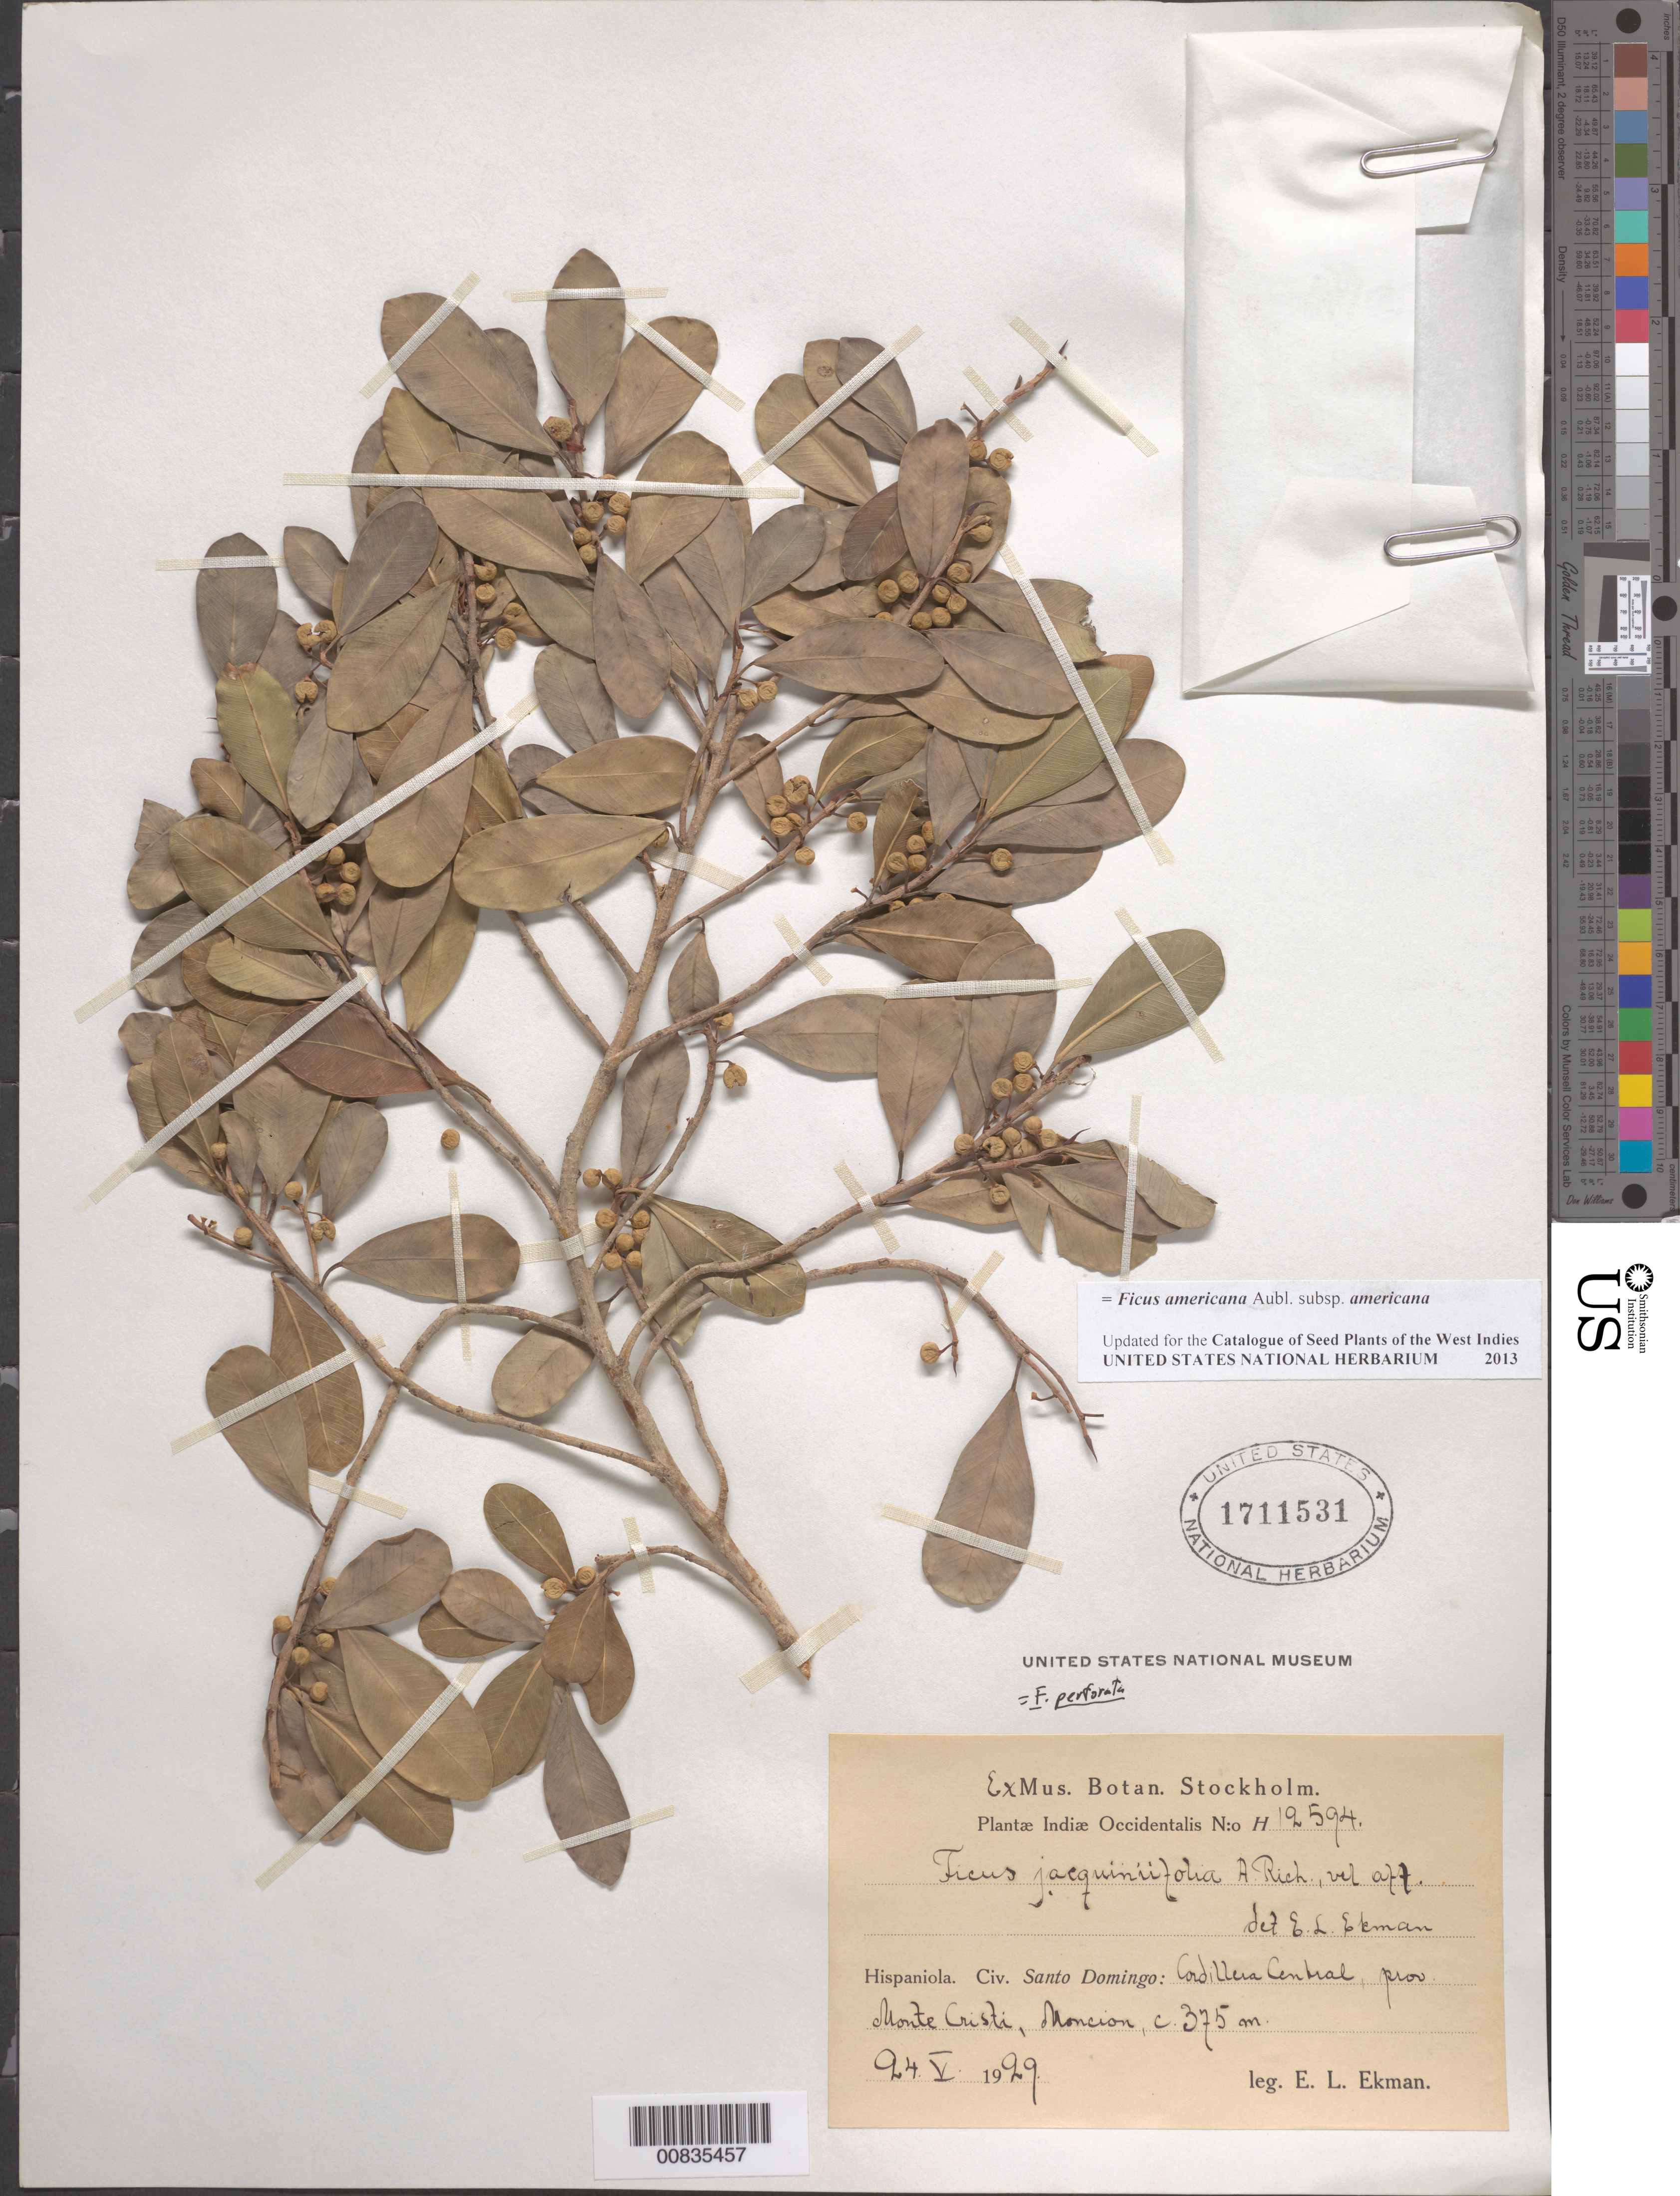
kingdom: Plantae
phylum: Tracheophyta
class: Magnoliopsida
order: Rosales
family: Moraceae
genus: Ficus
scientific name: Ficus perforata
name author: L.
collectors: E. L. Ekman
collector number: H 12594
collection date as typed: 24 May 1929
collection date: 1929-05-24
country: Dominican Republic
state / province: Monte Cristi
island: Hispaniola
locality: Cordillera Central, Monción.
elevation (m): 375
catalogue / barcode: US 1711531